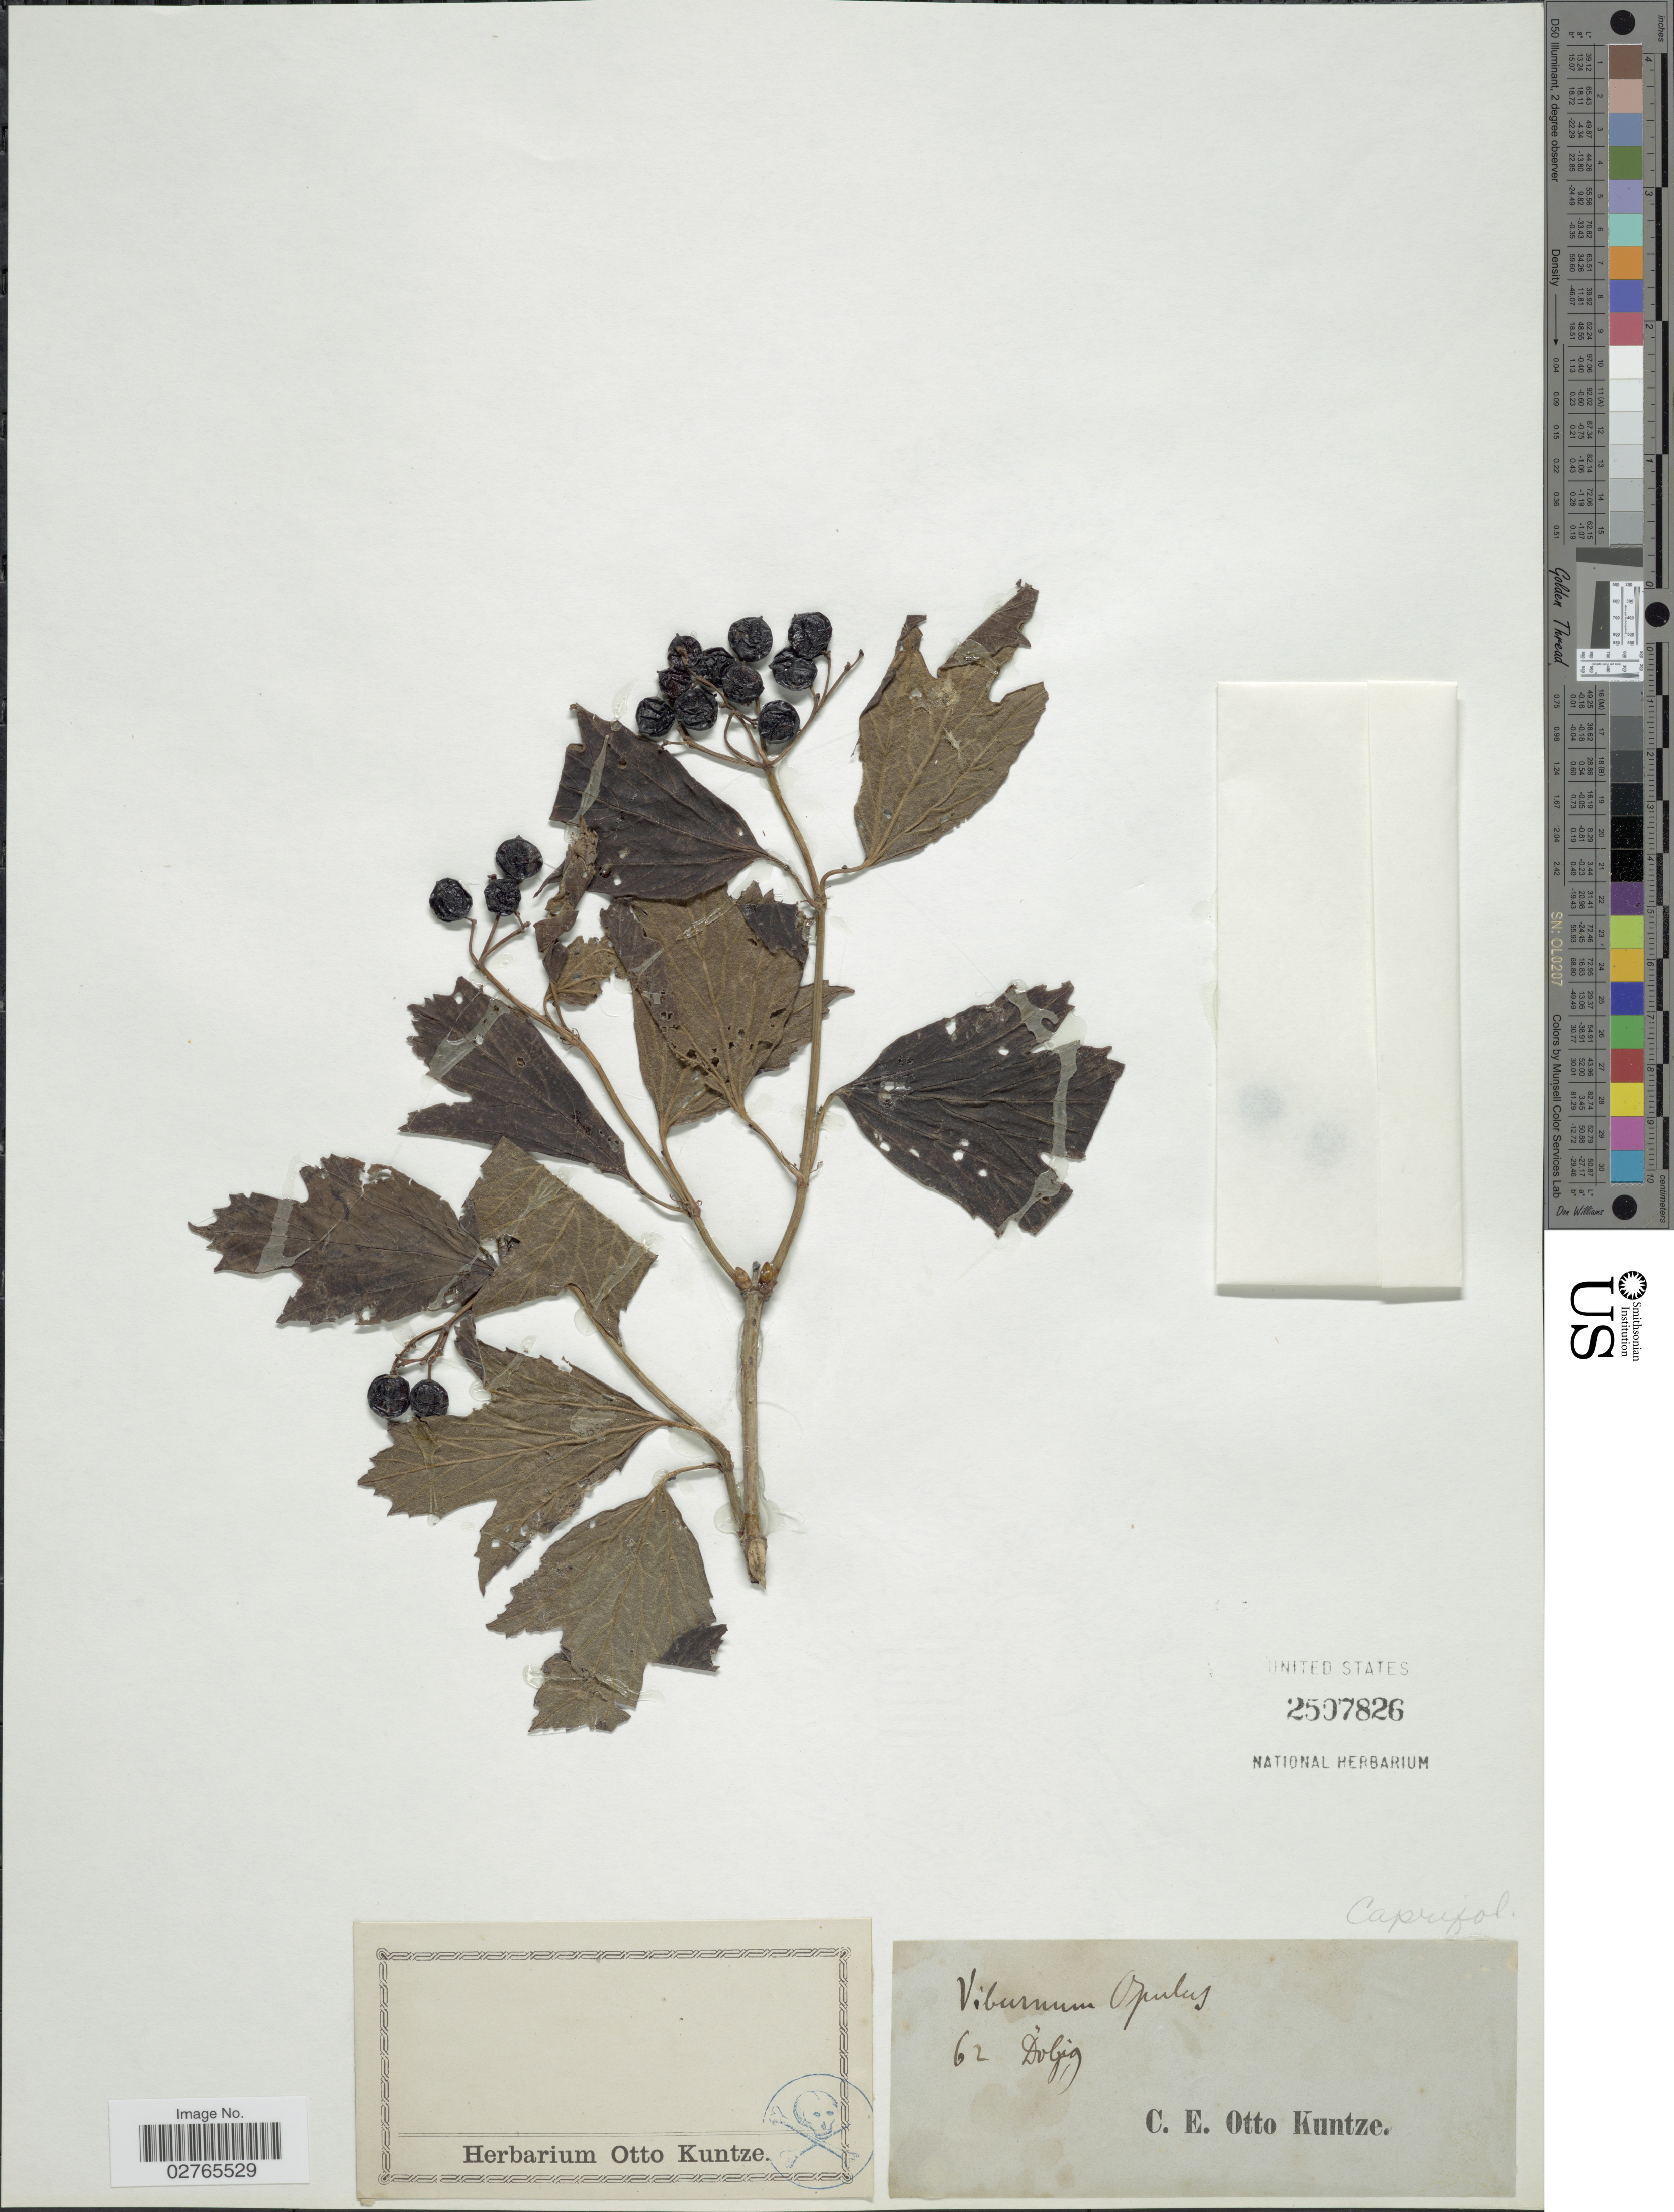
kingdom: Plantae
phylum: Tracheophyta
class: Magnoliopsida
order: Dipsacales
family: Viburnaceae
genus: Viburnum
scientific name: Viburnum opulus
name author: L.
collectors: C.E.O. Kuntze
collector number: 62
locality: Dolzig [interpreted]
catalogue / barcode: US 2507826